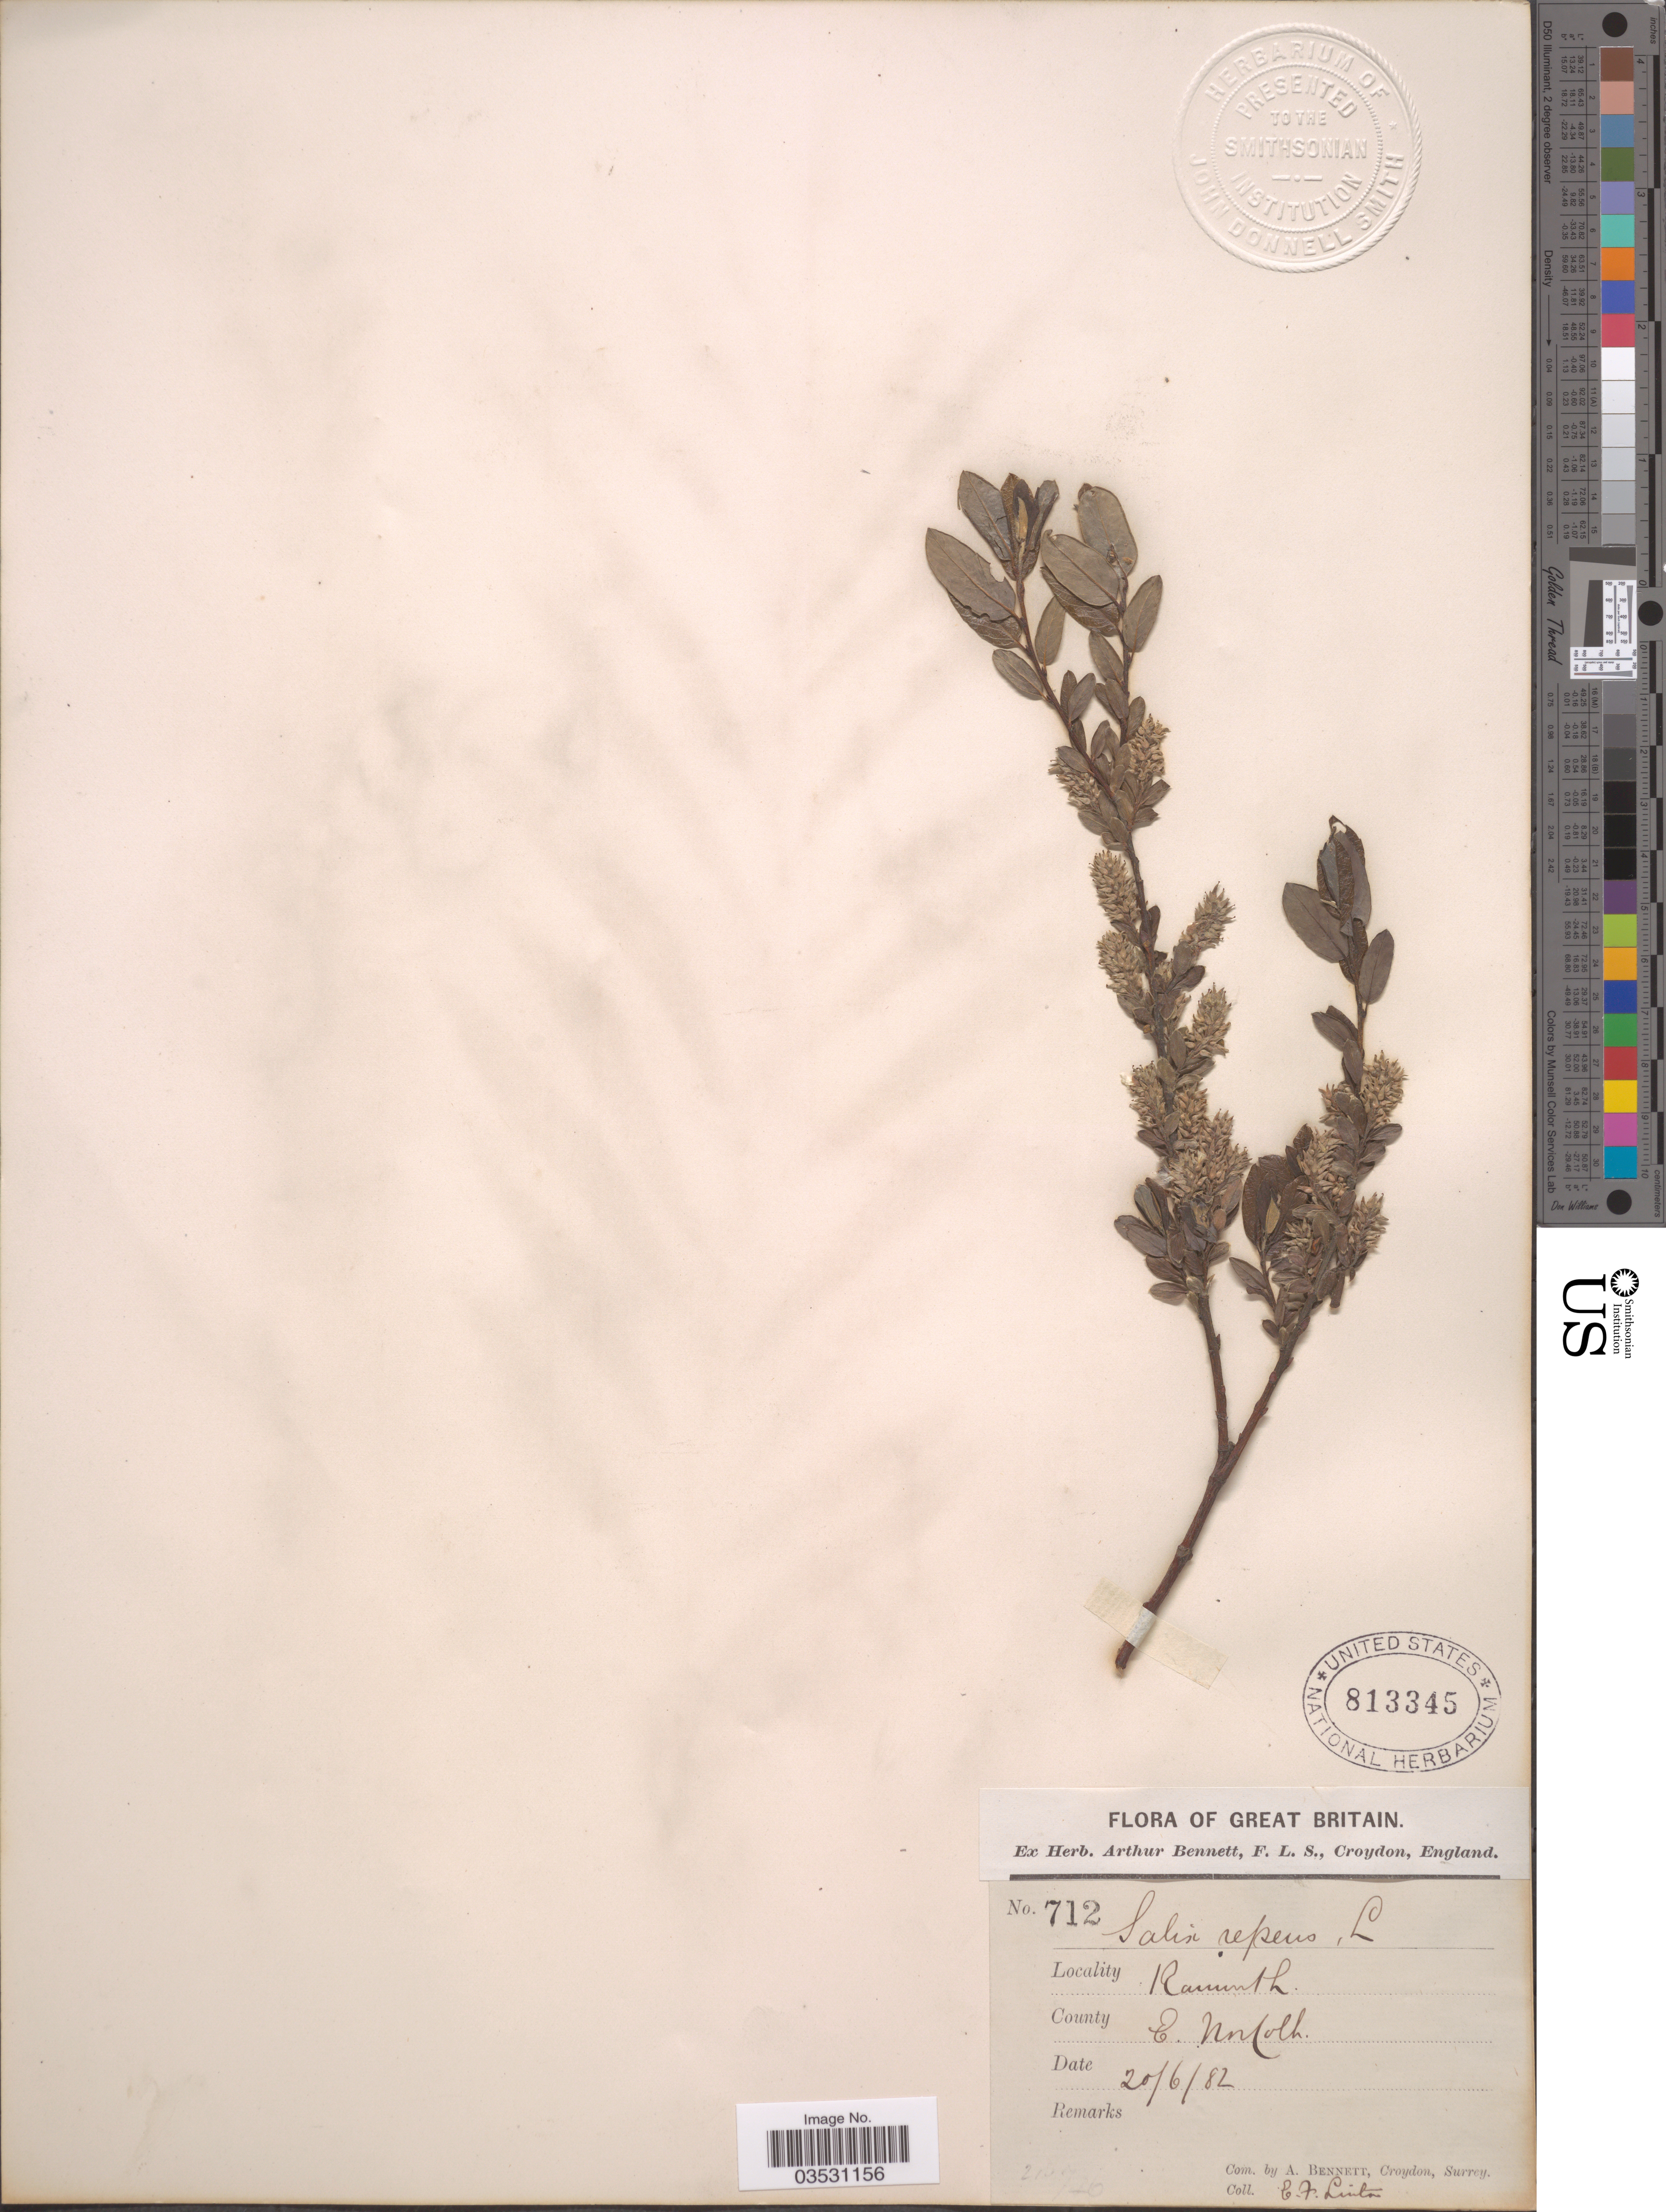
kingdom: Plantae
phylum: Tracheophyta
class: Magnoliopsida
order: Malpighiales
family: Salicaceae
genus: Salix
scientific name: Salix repens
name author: L.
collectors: E. Linton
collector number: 712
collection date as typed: Transcribed d/m/y: 20/6/82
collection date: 1882-06-20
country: United Kingdom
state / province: England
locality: Great Britain. Ranworth . County E. Norfolk.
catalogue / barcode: US 813345